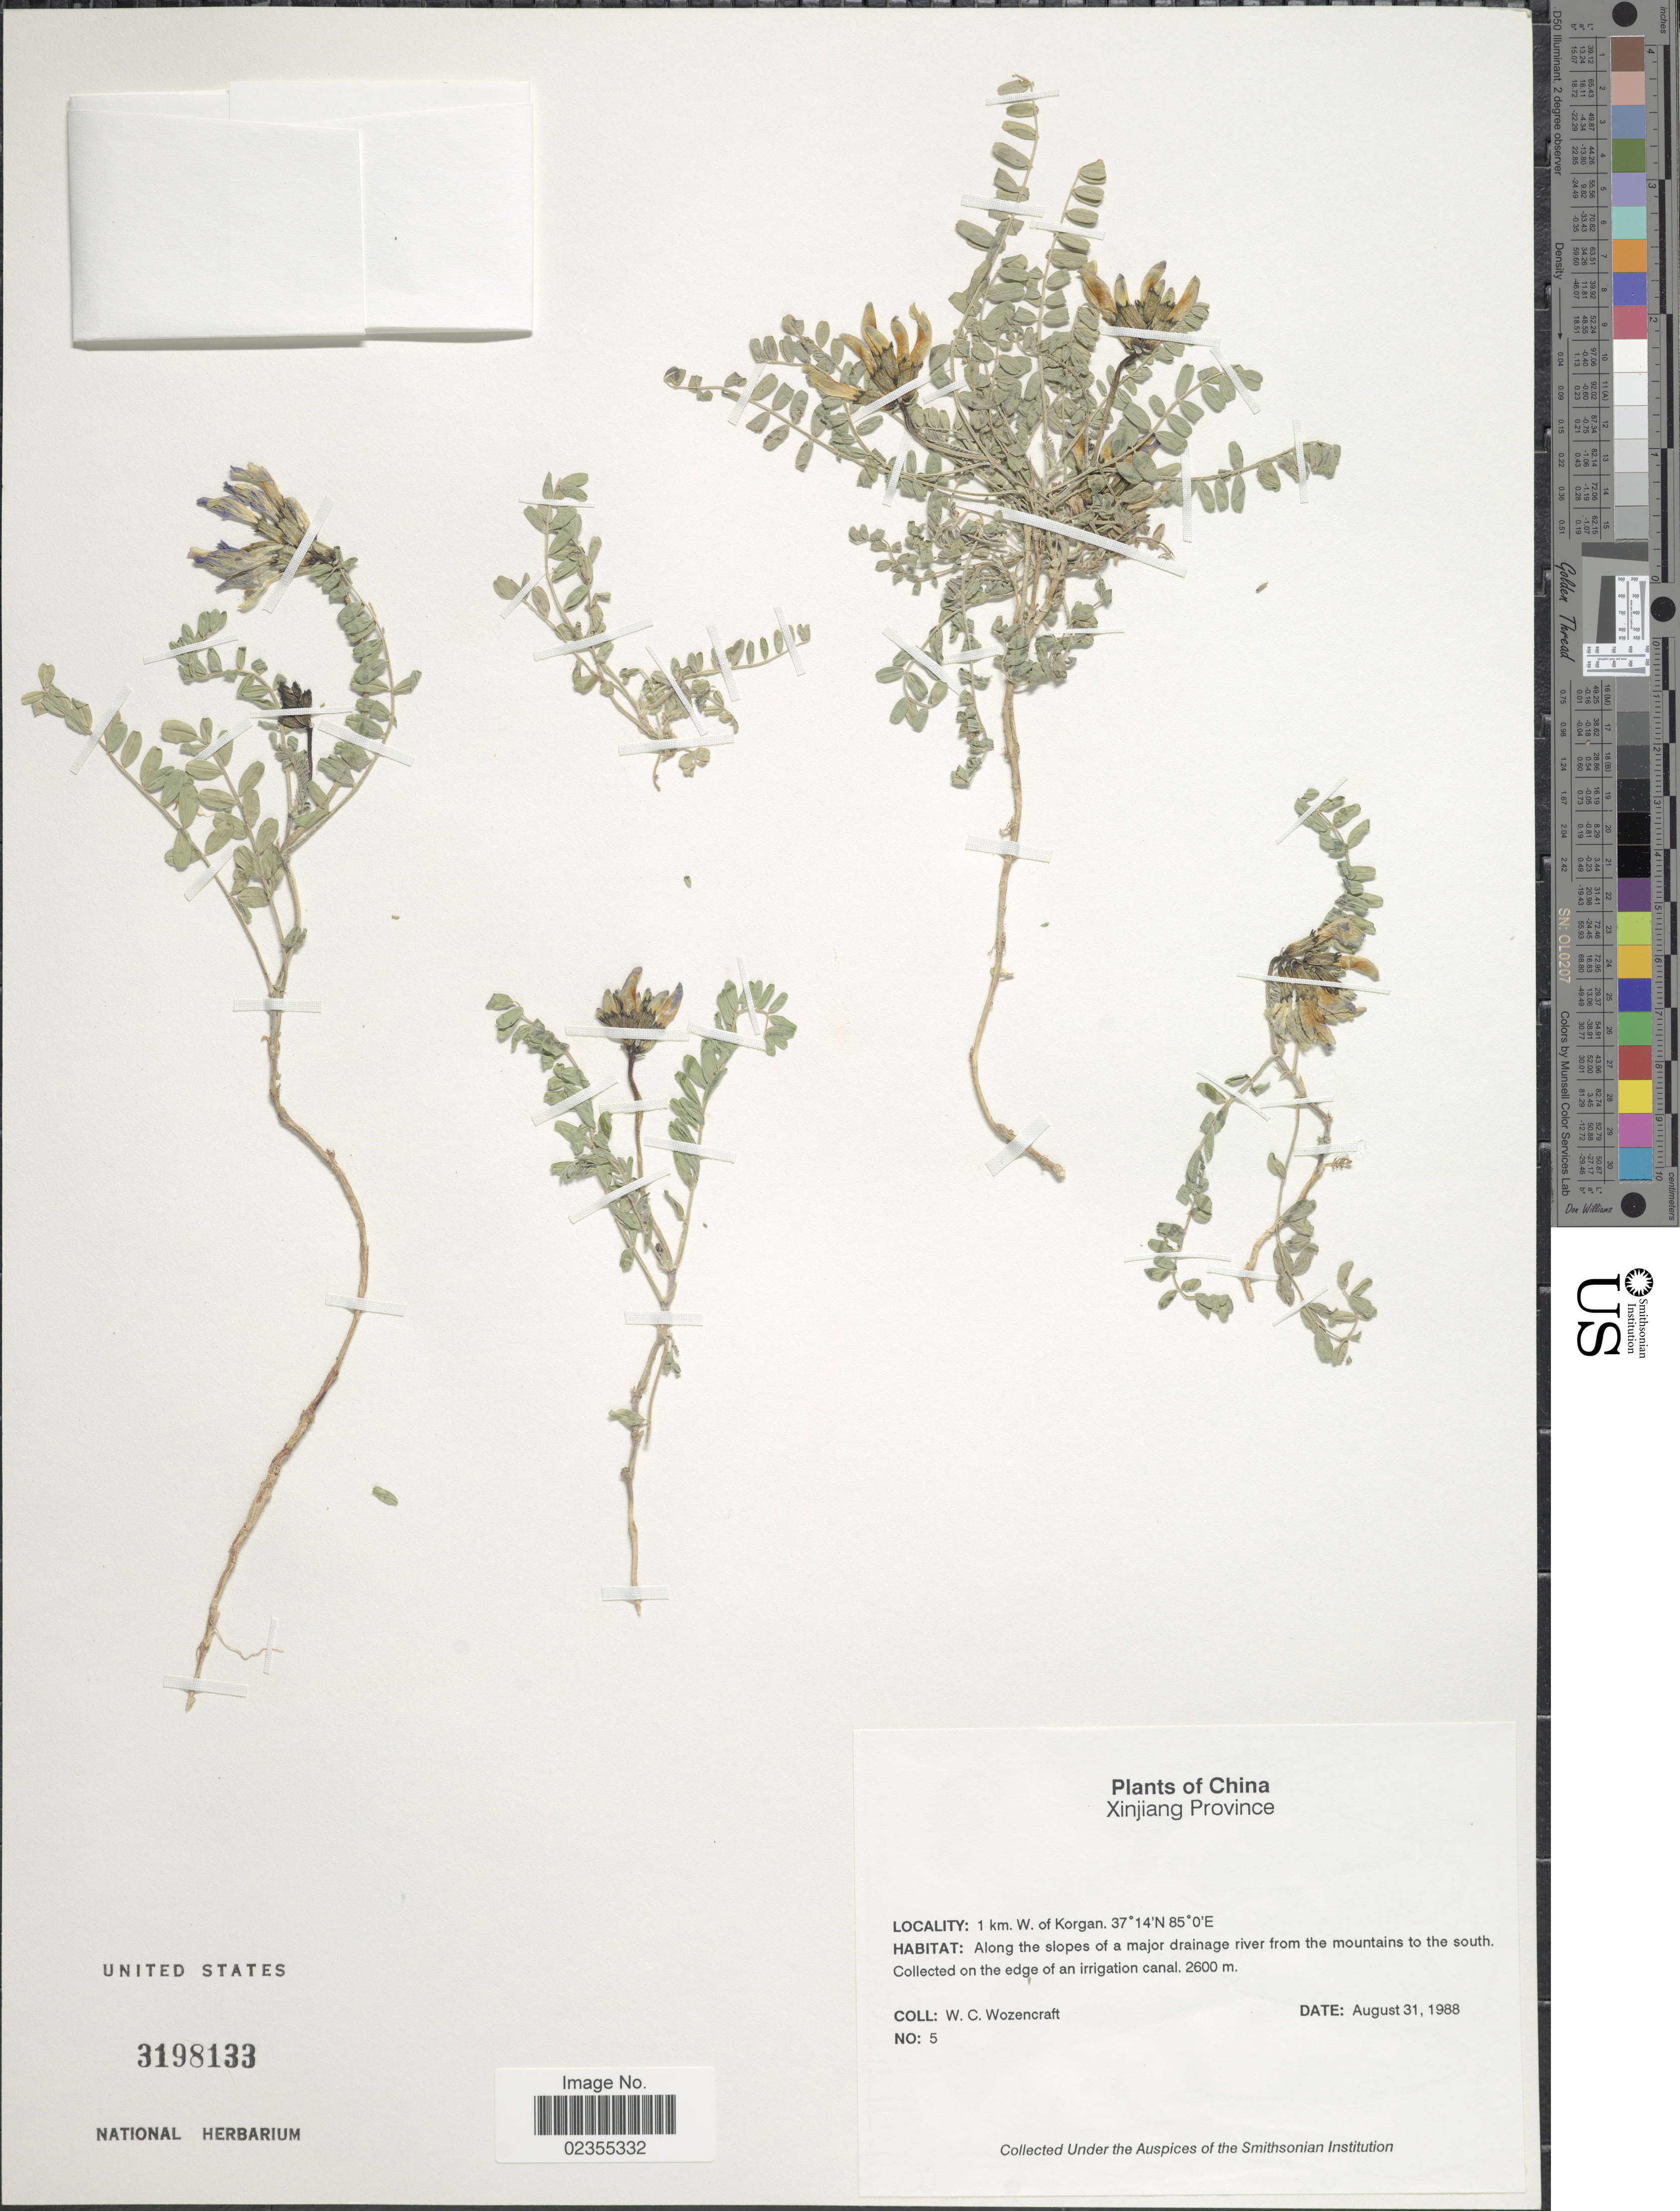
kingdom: Plantae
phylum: Tracheophyta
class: Magnoliopsida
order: Fabales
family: Fabaceae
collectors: W. Wozencraft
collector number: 5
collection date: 1988-08-31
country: China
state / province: Xinjiang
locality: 1 km W of Korgan, Along the slopes of a major drainage river from the mountains to the south.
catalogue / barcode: US 3198133